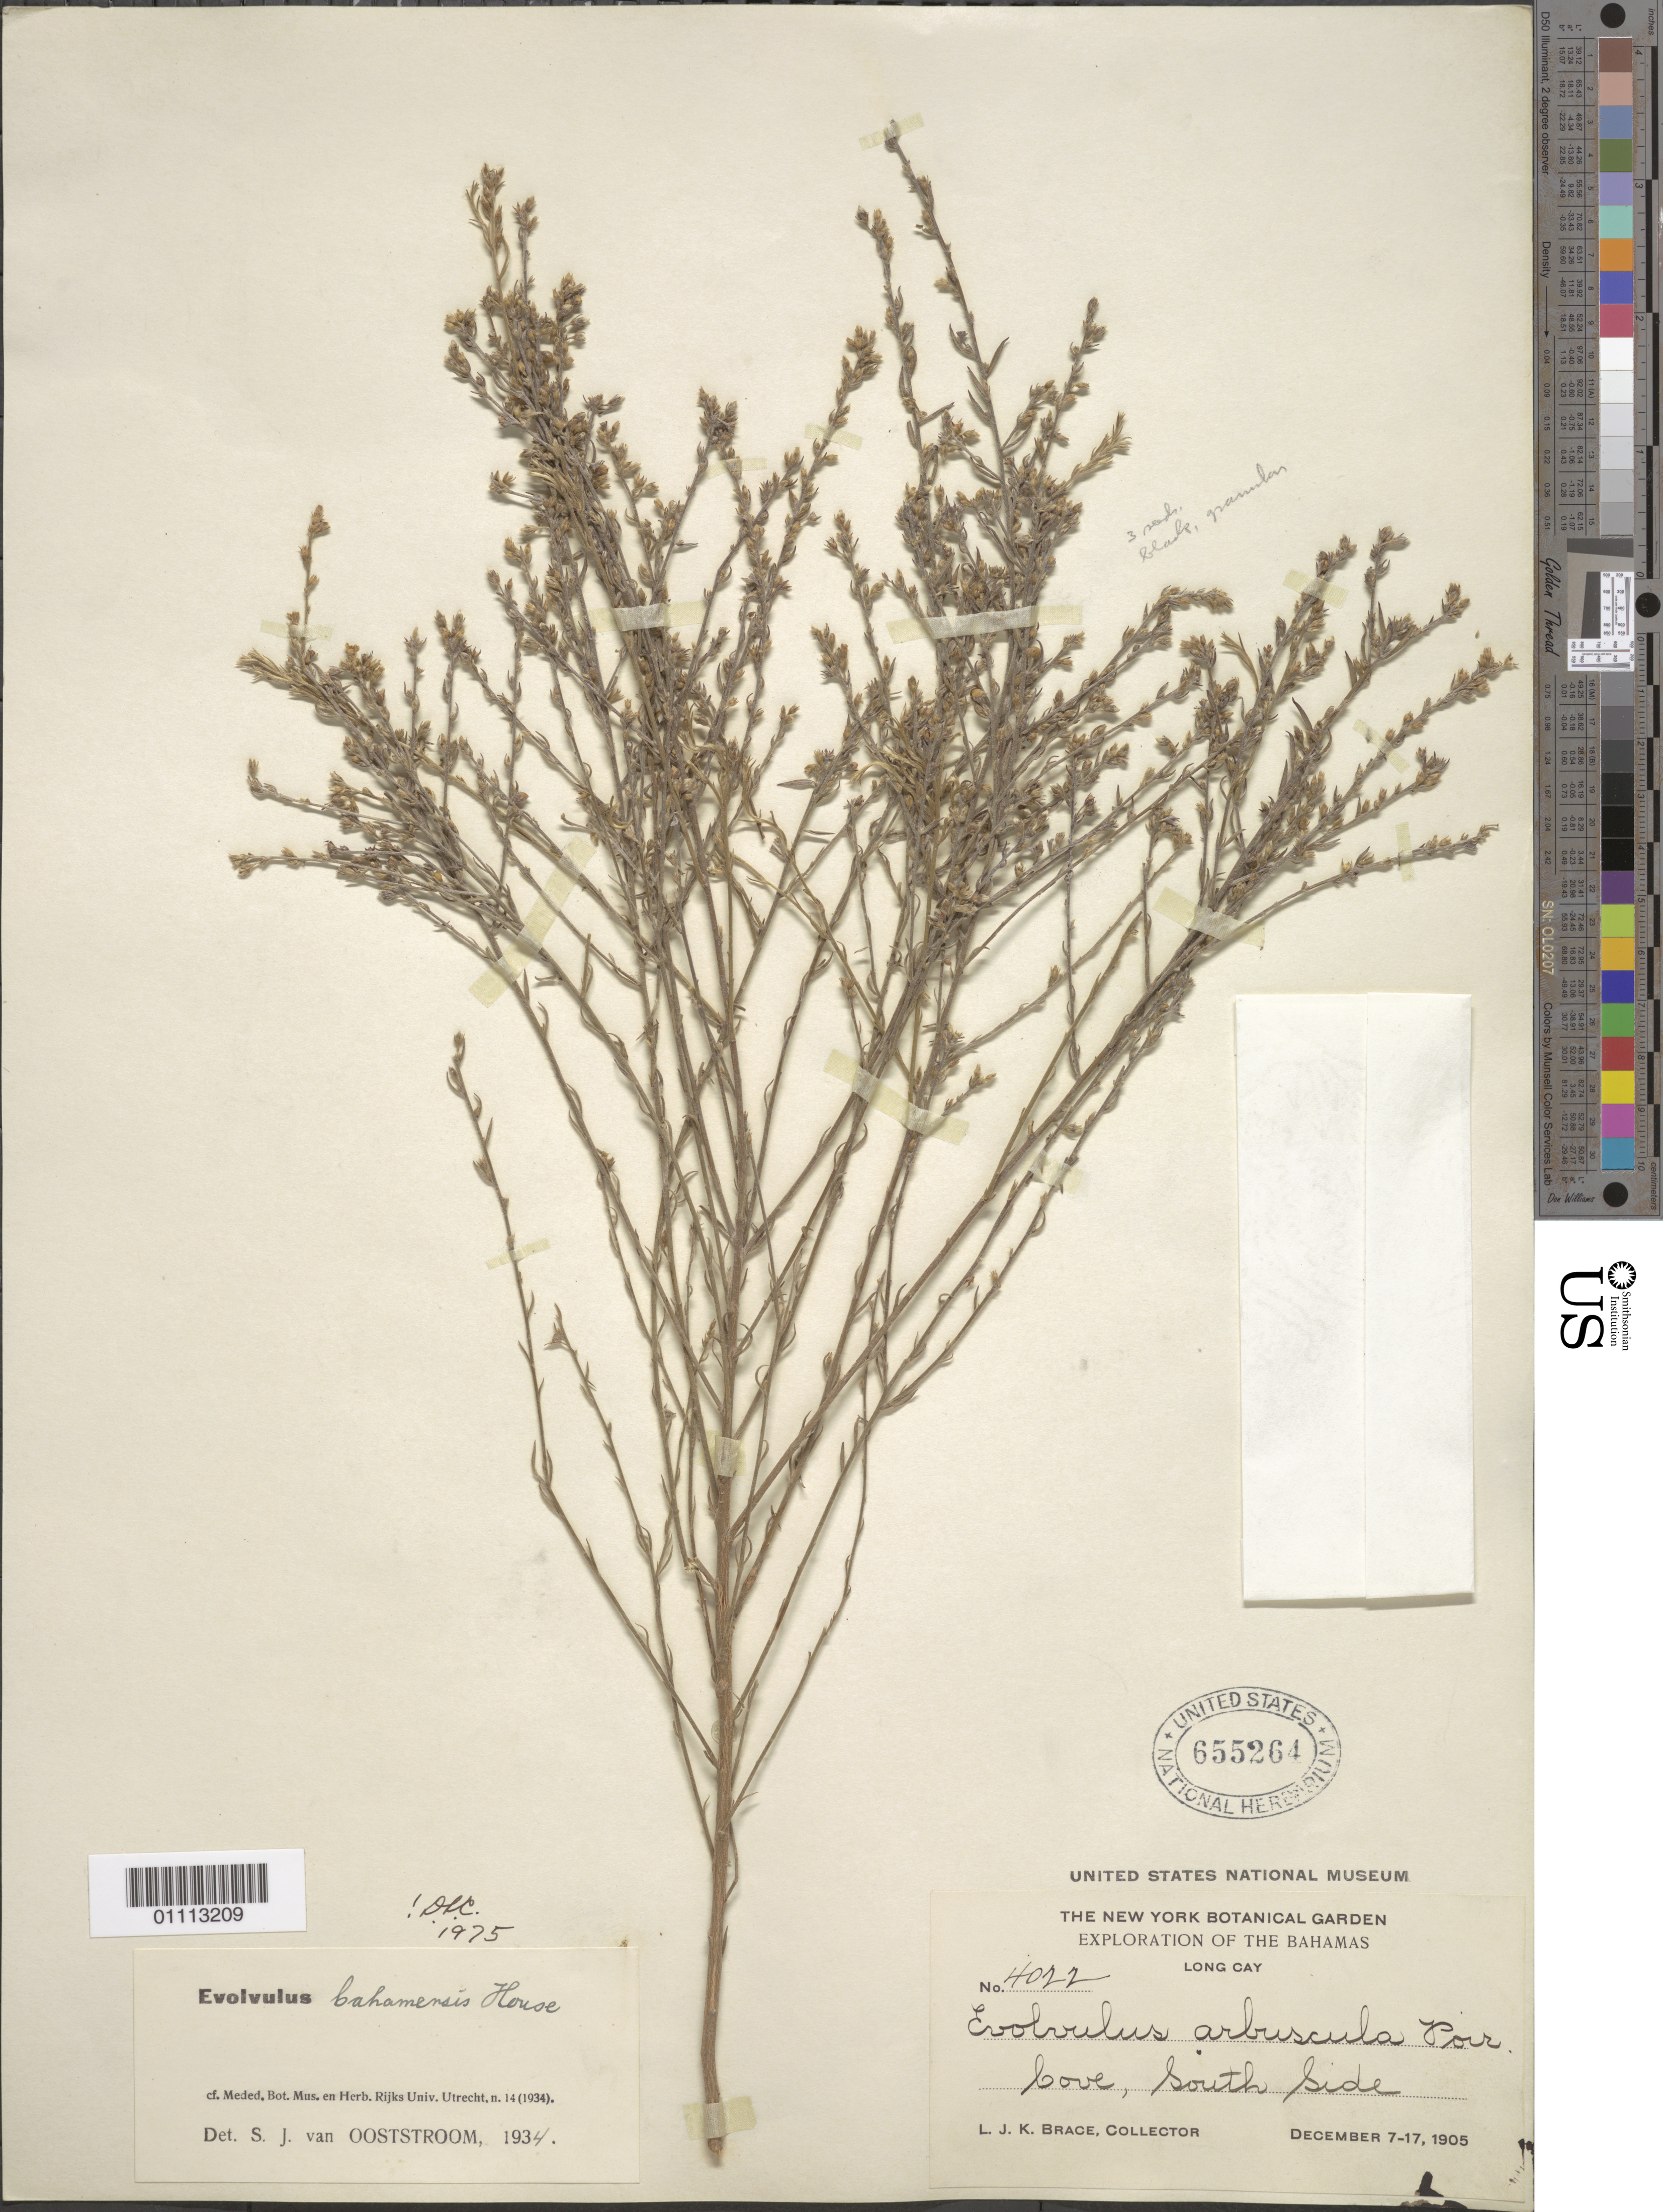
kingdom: Plantae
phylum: Tracheophyta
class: Magnoliopsida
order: Solanales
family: Convolvulaceae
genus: Evolvulus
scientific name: Evolvulus bahamensis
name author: House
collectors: L. J. K. Brace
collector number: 4022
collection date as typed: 07 Dec 1905 to 17 Dec 1905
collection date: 1905-12-07/1905-12-17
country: Bahamas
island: Long Cay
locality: Love, South Side.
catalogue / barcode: US 655264